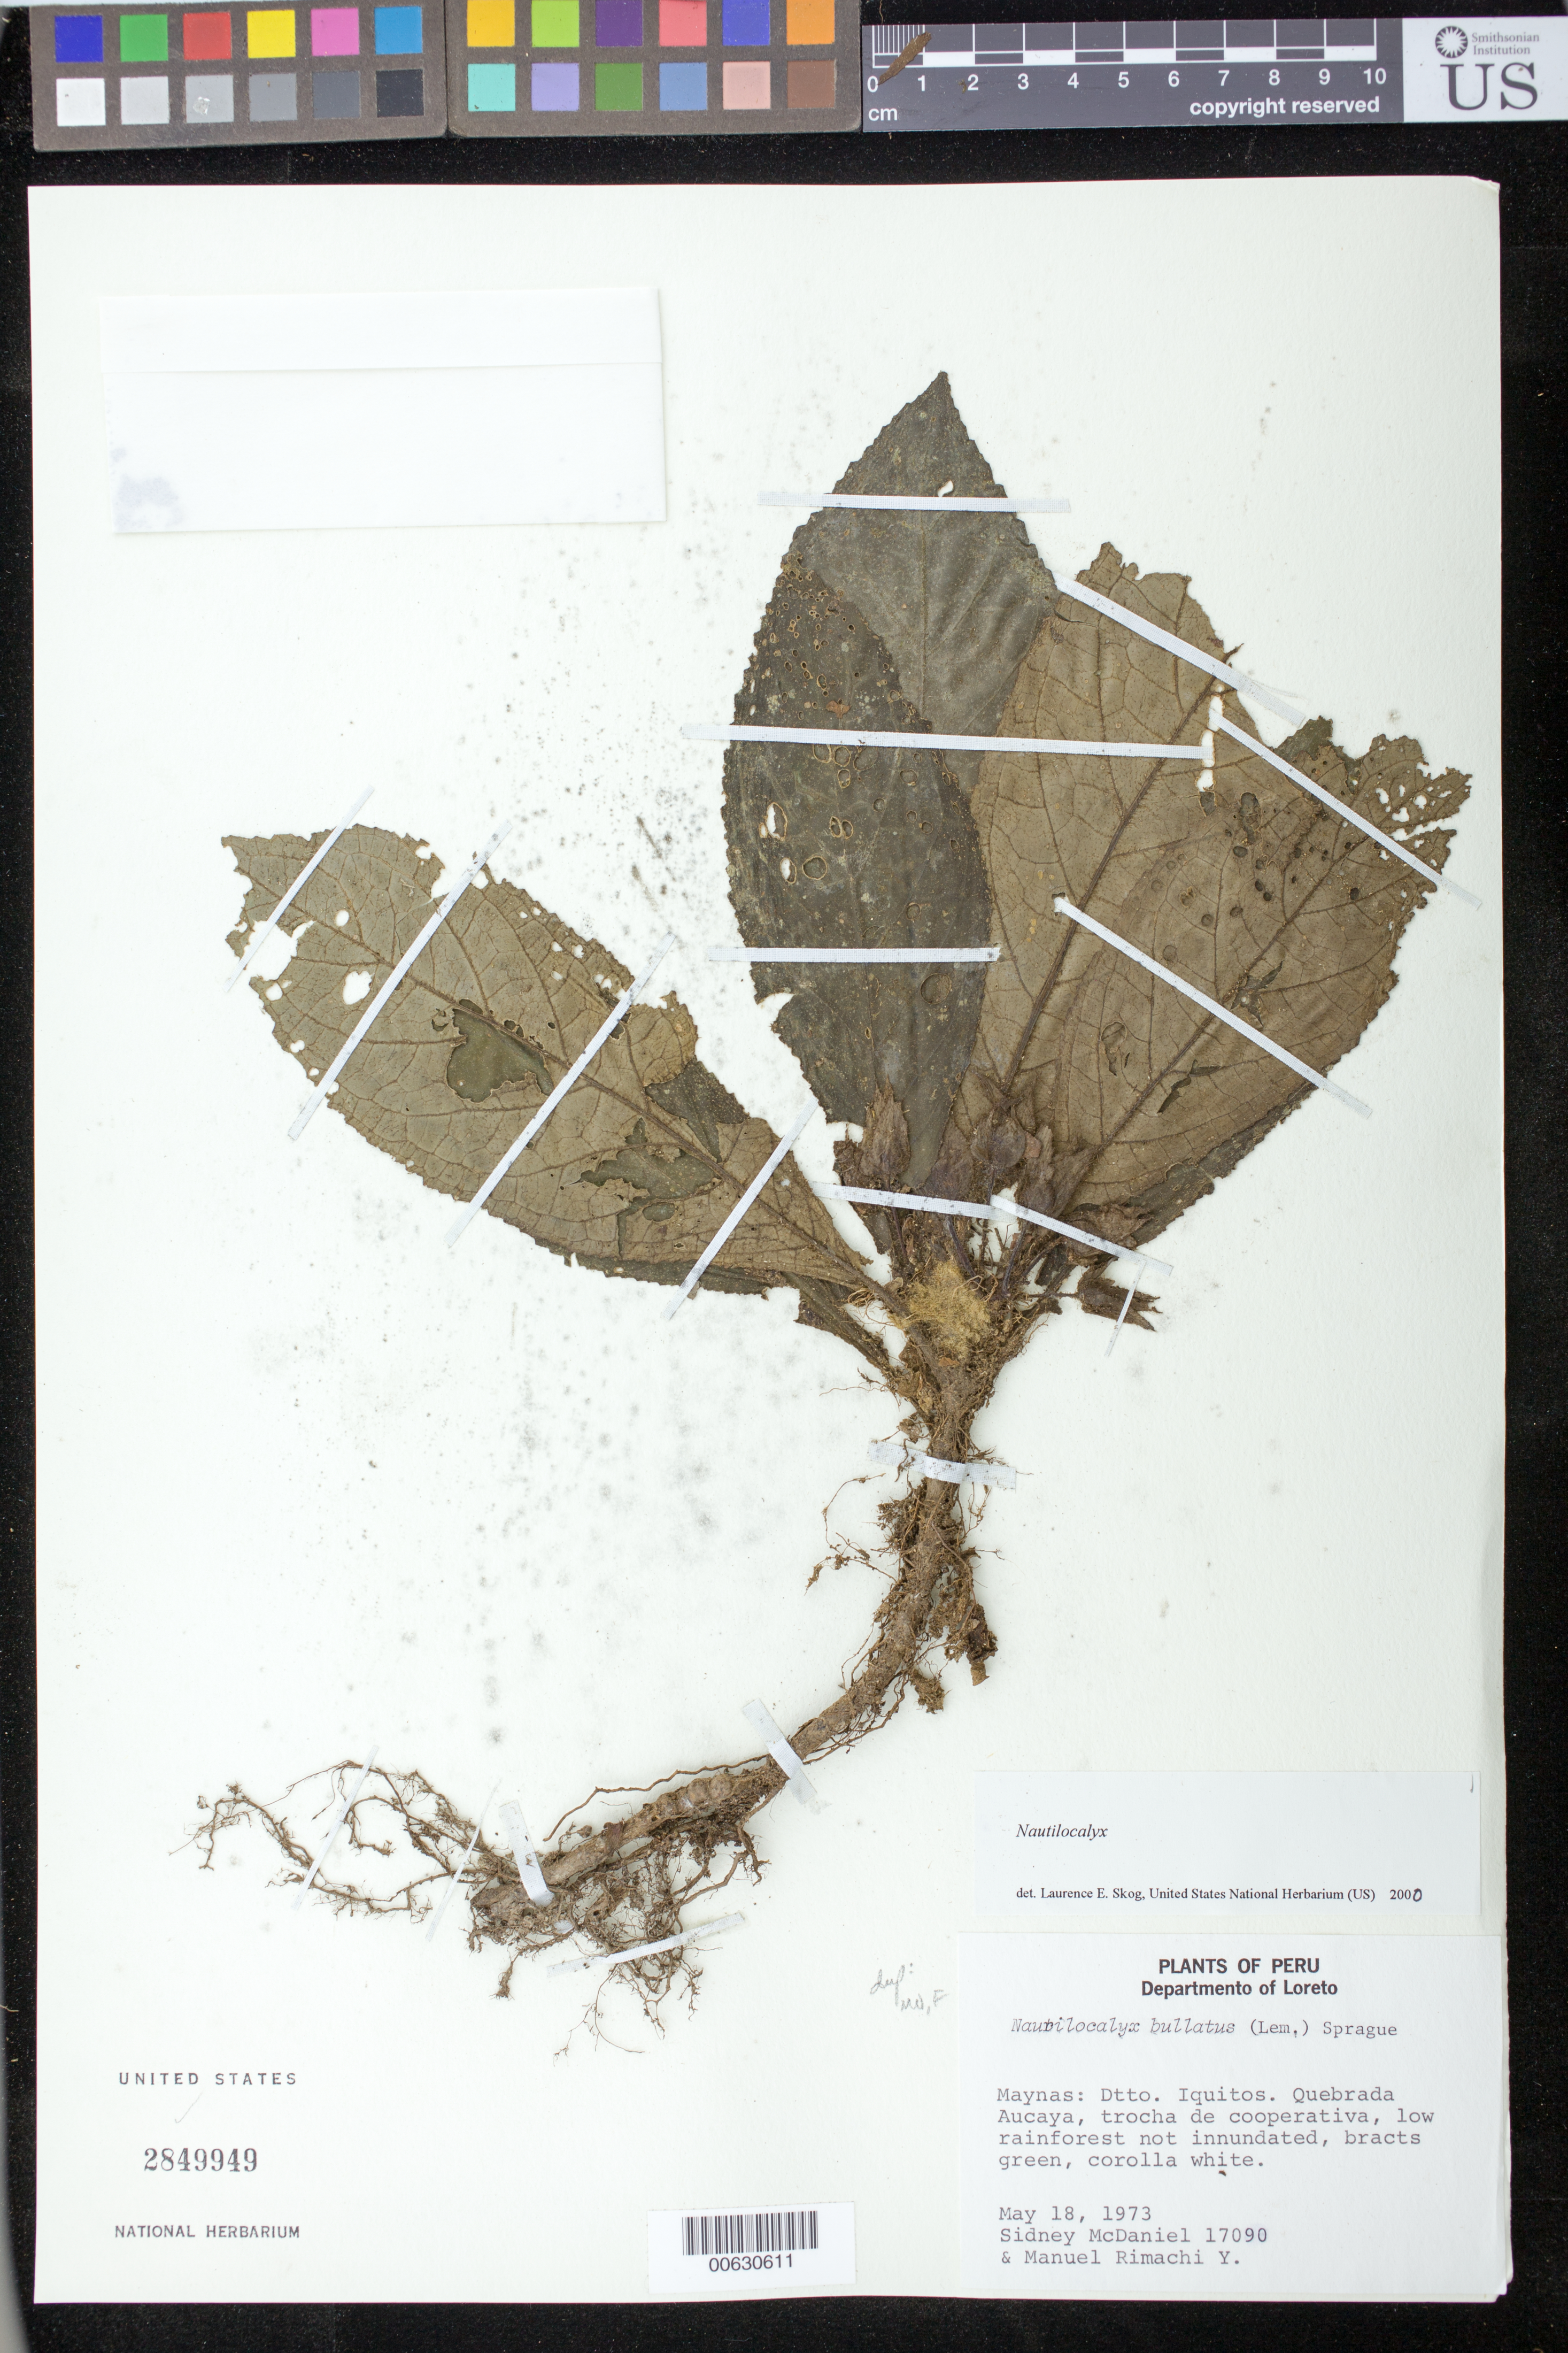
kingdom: Plantae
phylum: Tracheophyta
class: Magnoliopsida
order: Lamiales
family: Gesneriaceae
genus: Nautilocalyx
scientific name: Nautilocalyx sp.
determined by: Skog, Laurence E.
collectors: S. McDaniel & M. Rimachi Y.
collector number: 17090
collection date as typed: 18 May 1973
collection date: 1973-05-18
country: Peru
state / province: Loreto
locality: Maynas: Dtto. Iquitos, Quebrada Aucaya, trocha de cooperativa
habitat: Low rainforest not inundated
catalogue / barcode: US 2849949